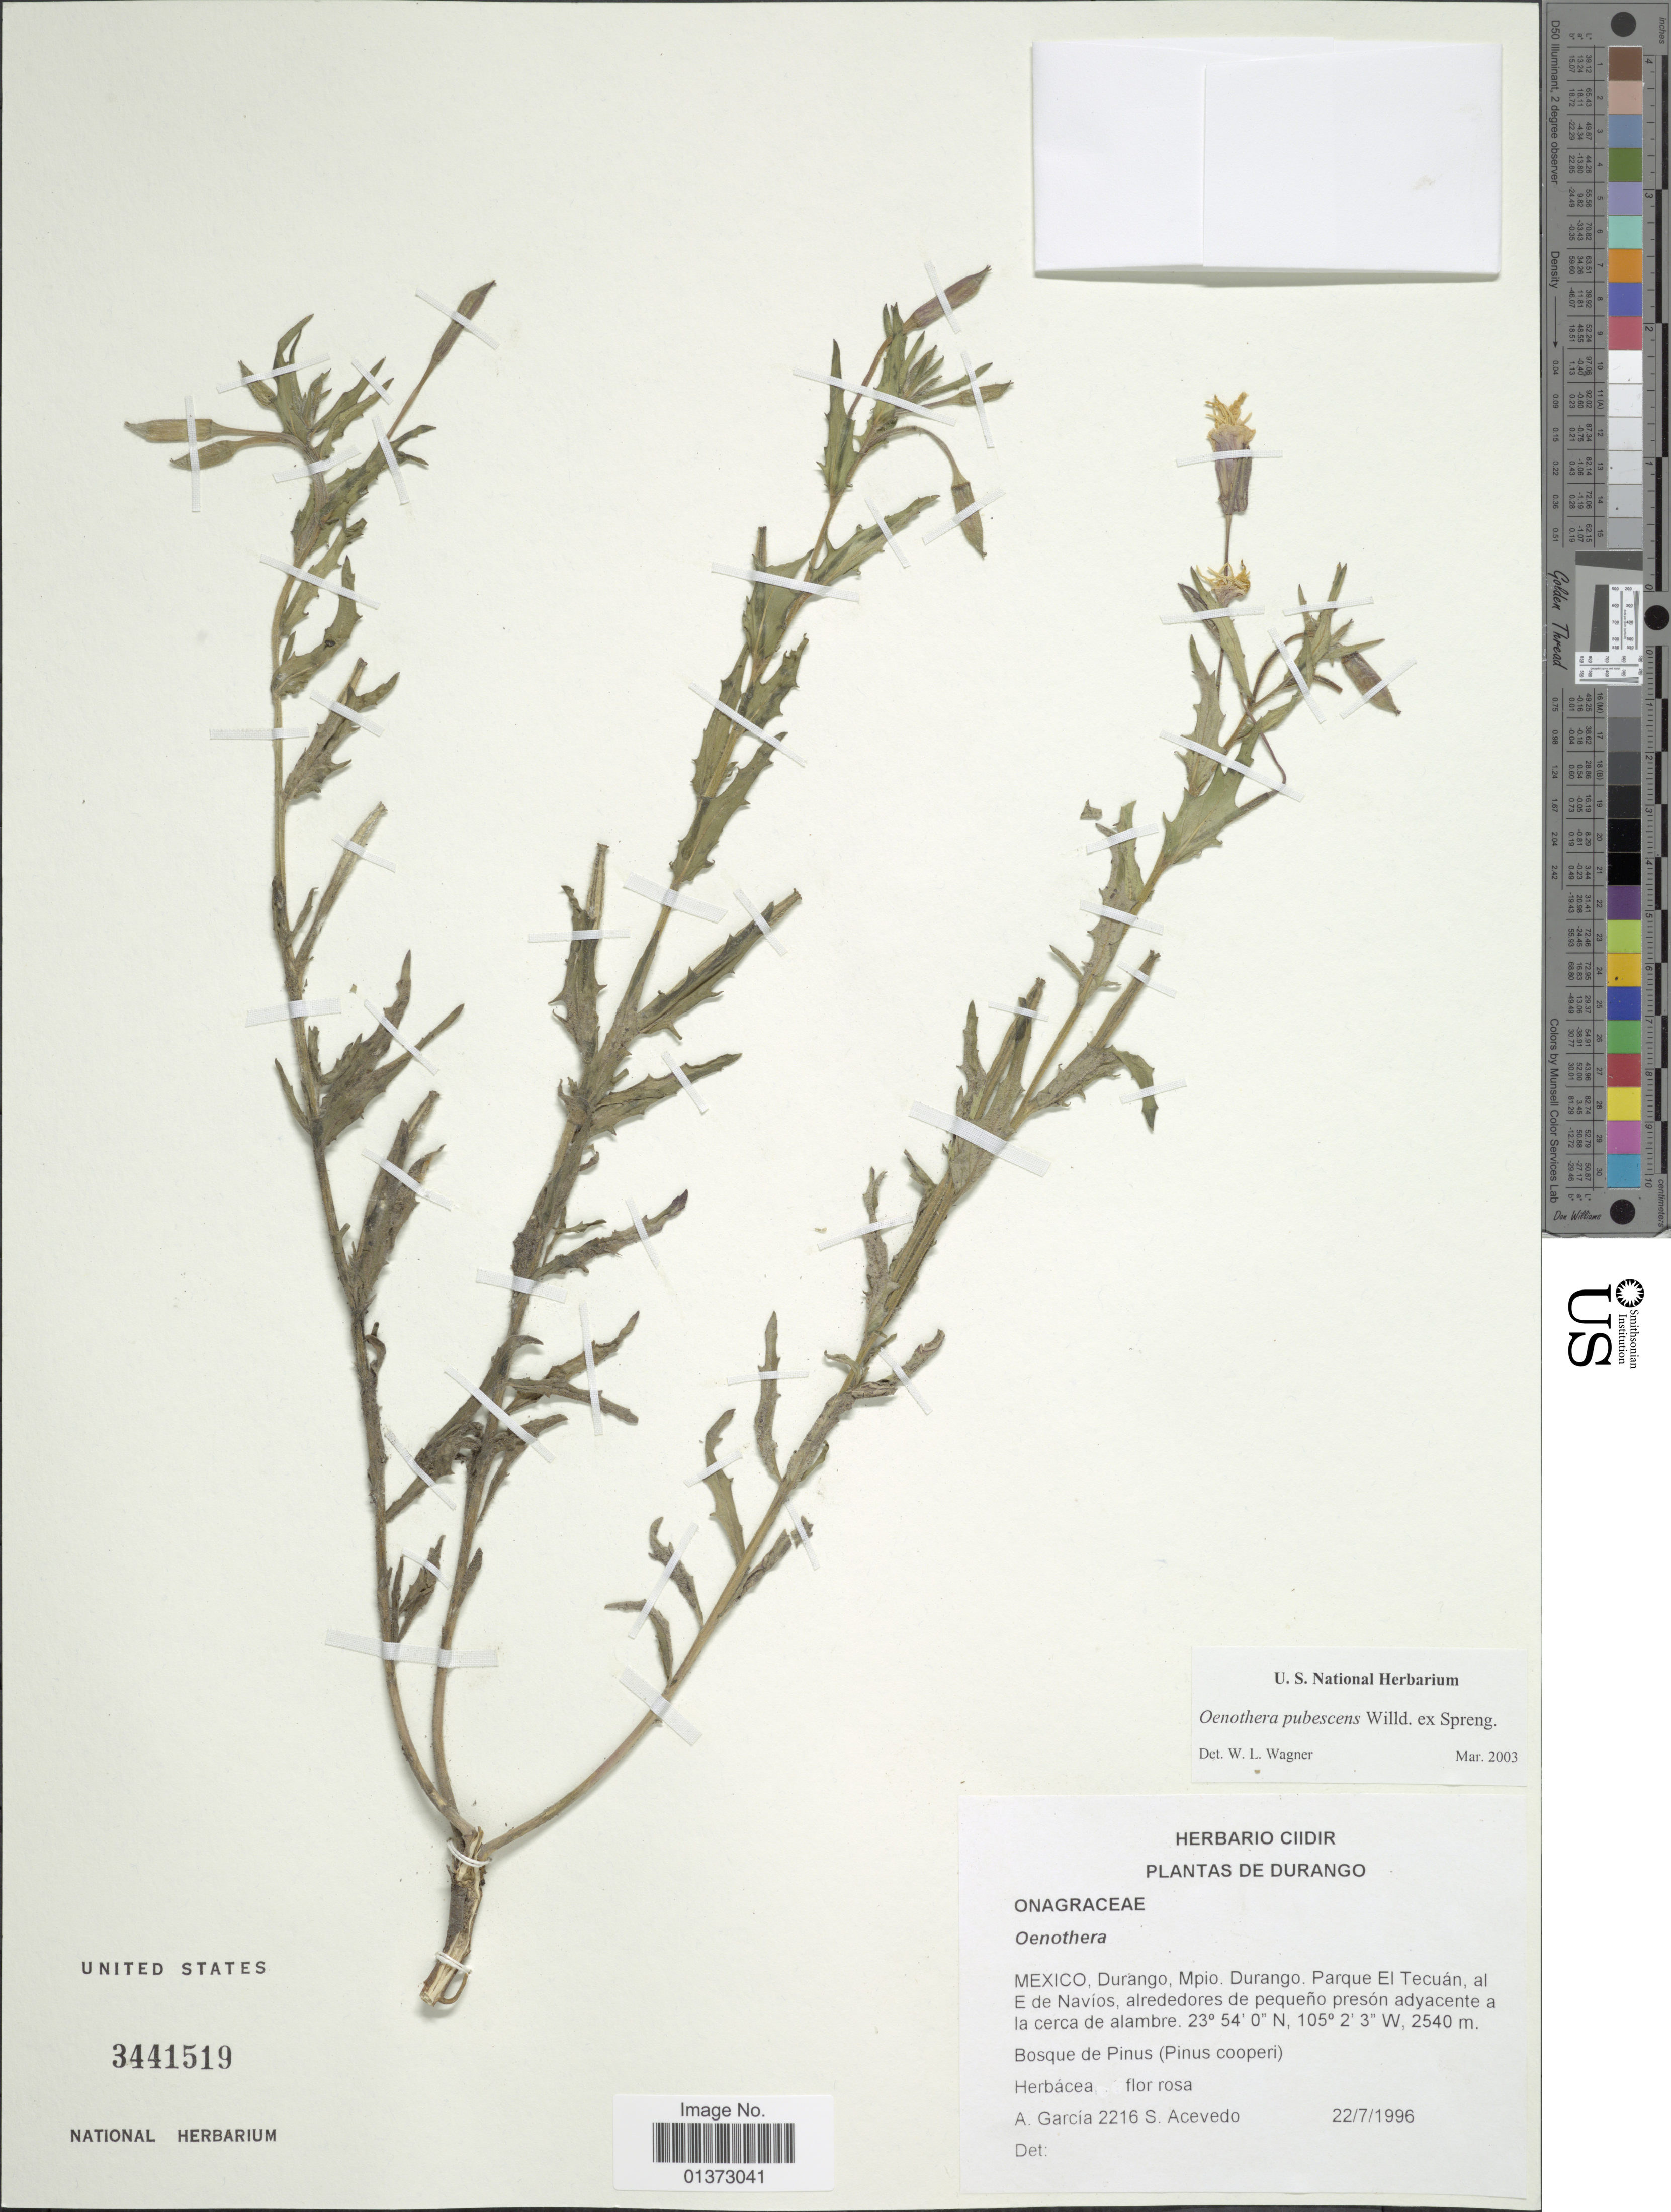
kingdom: Plantae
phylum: Tracheophyta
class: Magnoliopsida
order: Myrtales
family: Onagraceae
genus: Oenothera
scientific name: Oenothera pubescens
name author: Willd. ex Spreng.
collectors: A. Garcia & S. Acevedo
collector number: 2216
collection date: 1996-07-22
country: Mexico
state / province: Durango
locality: Parque El Tecuán, al E de Navios, alrededores de pequeño presón adyacente a la cerca de alambre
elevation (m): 2540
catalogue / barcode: US 3441519